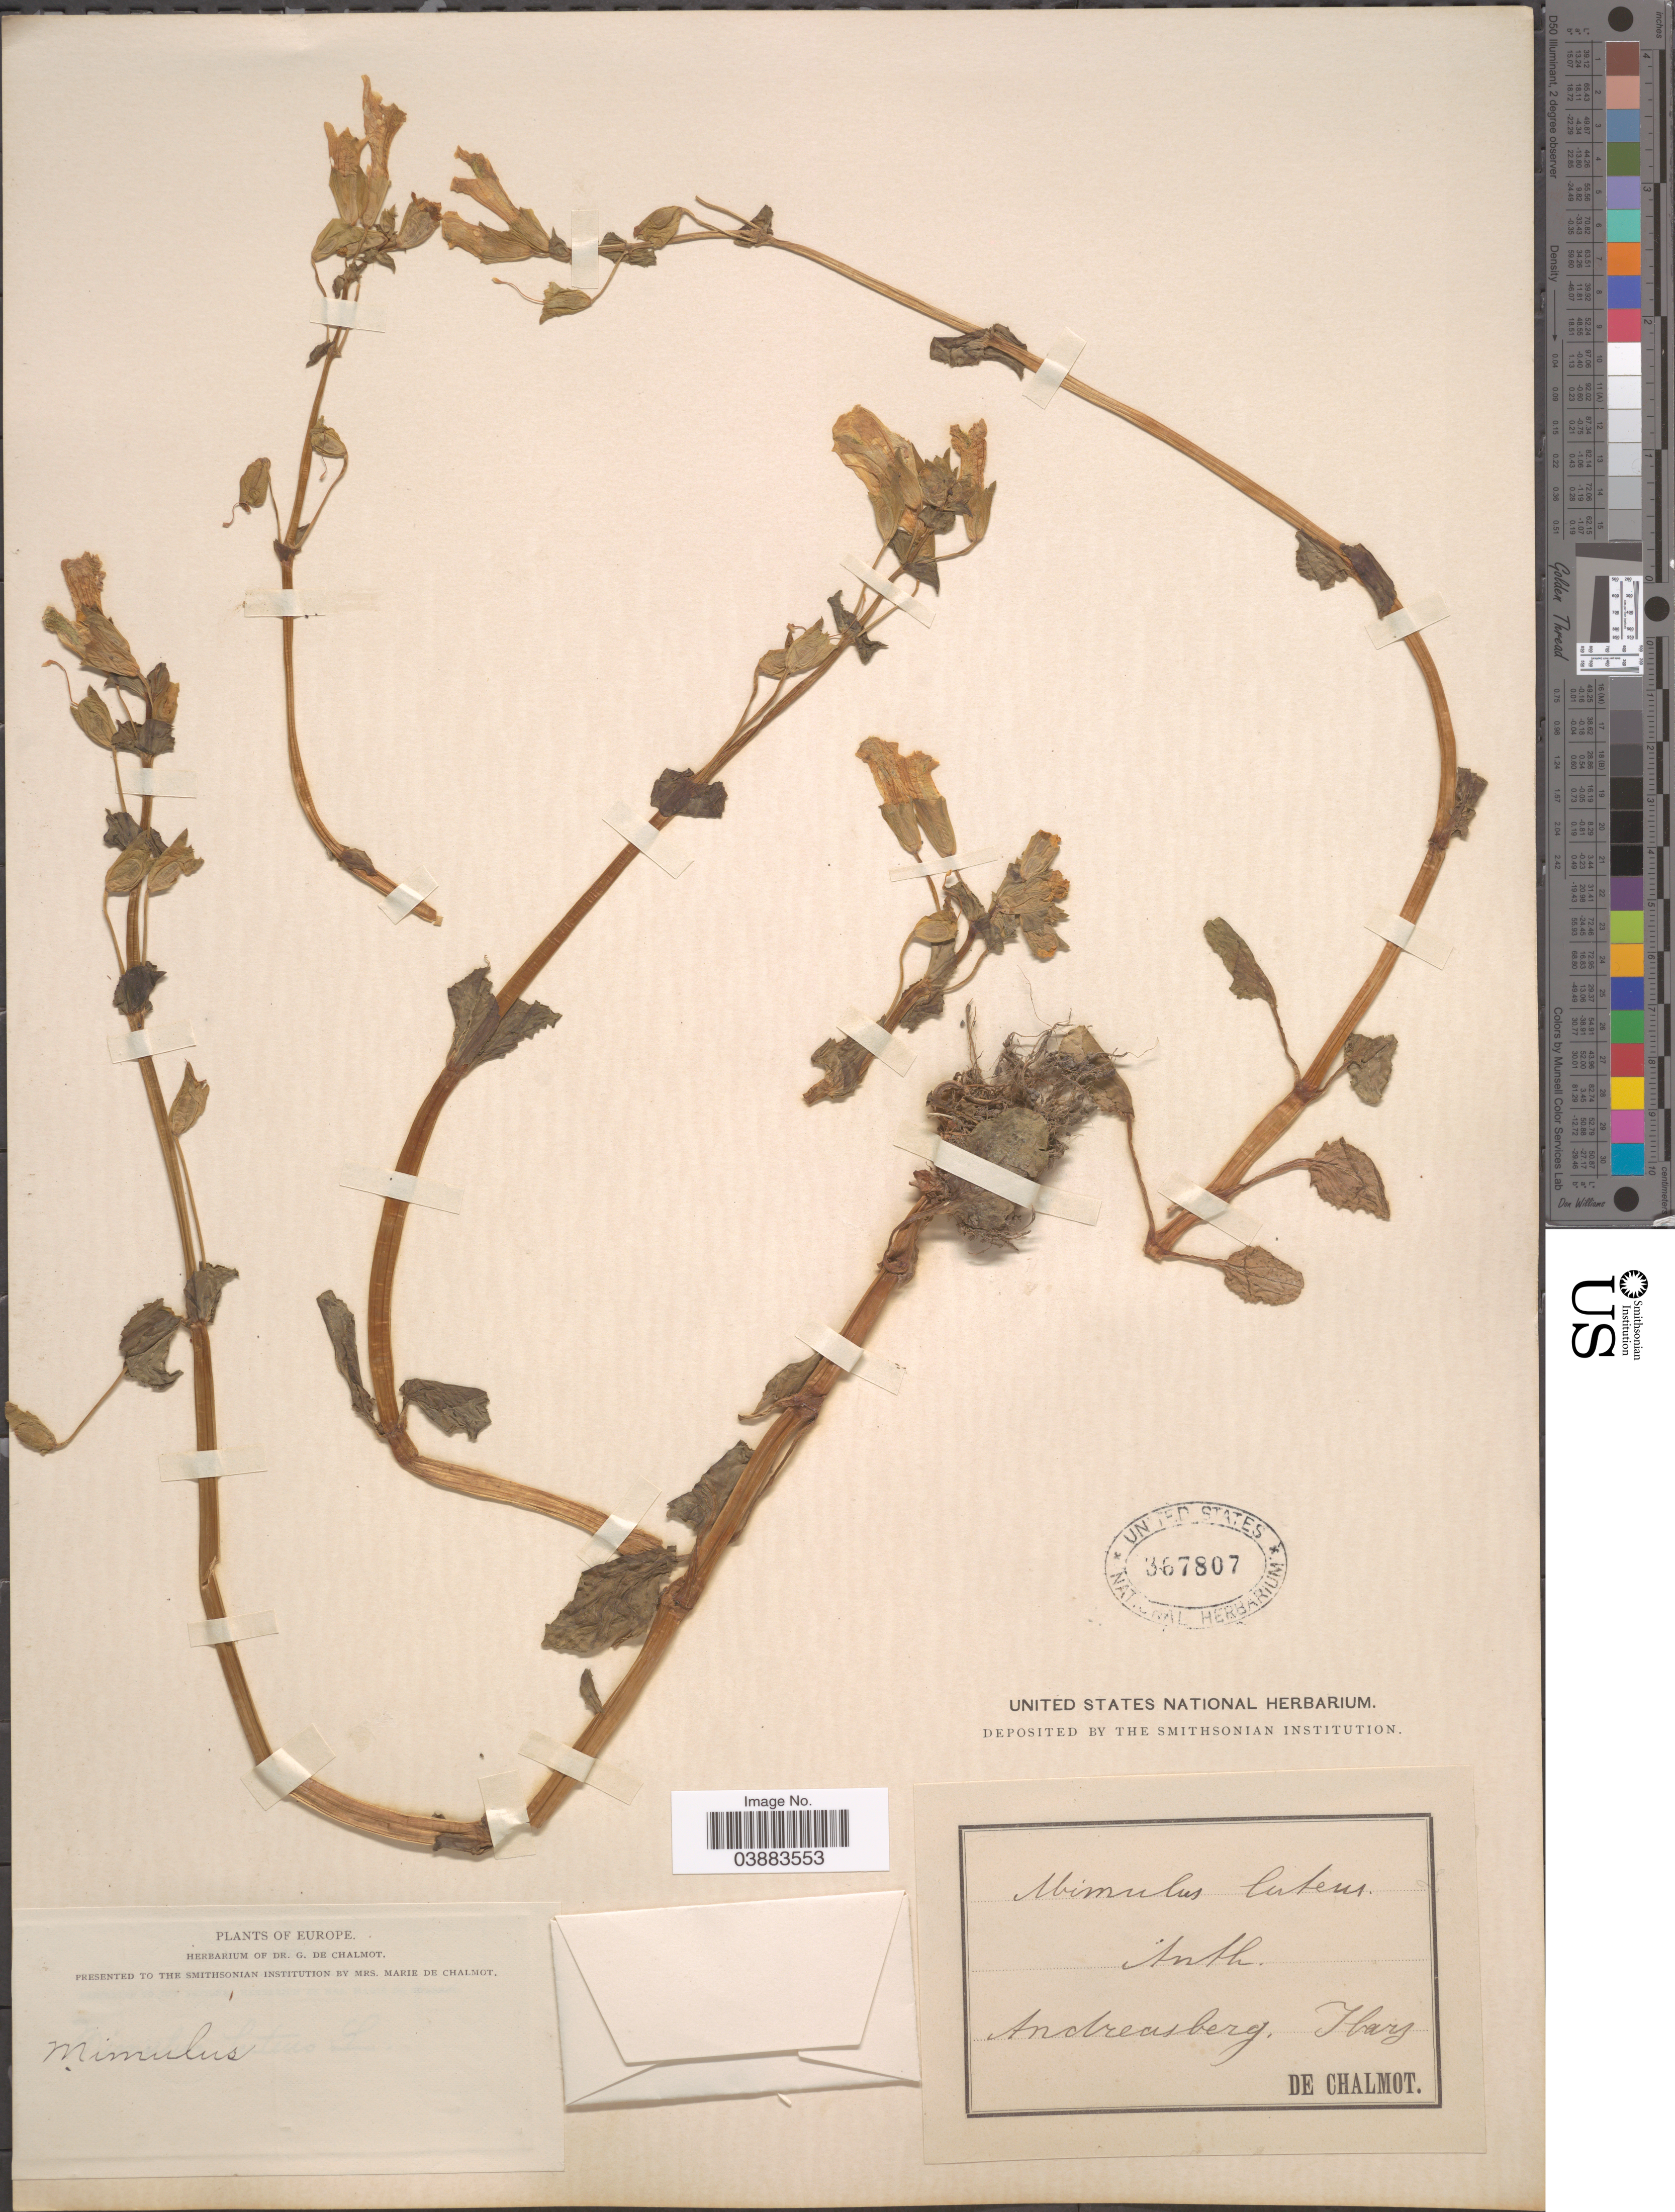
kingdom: Plantae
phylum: Tracheophyta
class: Magnoliopsida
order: Lamiales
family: Phrymaceae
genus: Mimulus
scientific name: Mimulus luteus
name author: L.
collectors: G. de Chalmot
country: Germany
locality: Euope. Andreasberg. Hars.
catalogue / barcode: US 367807